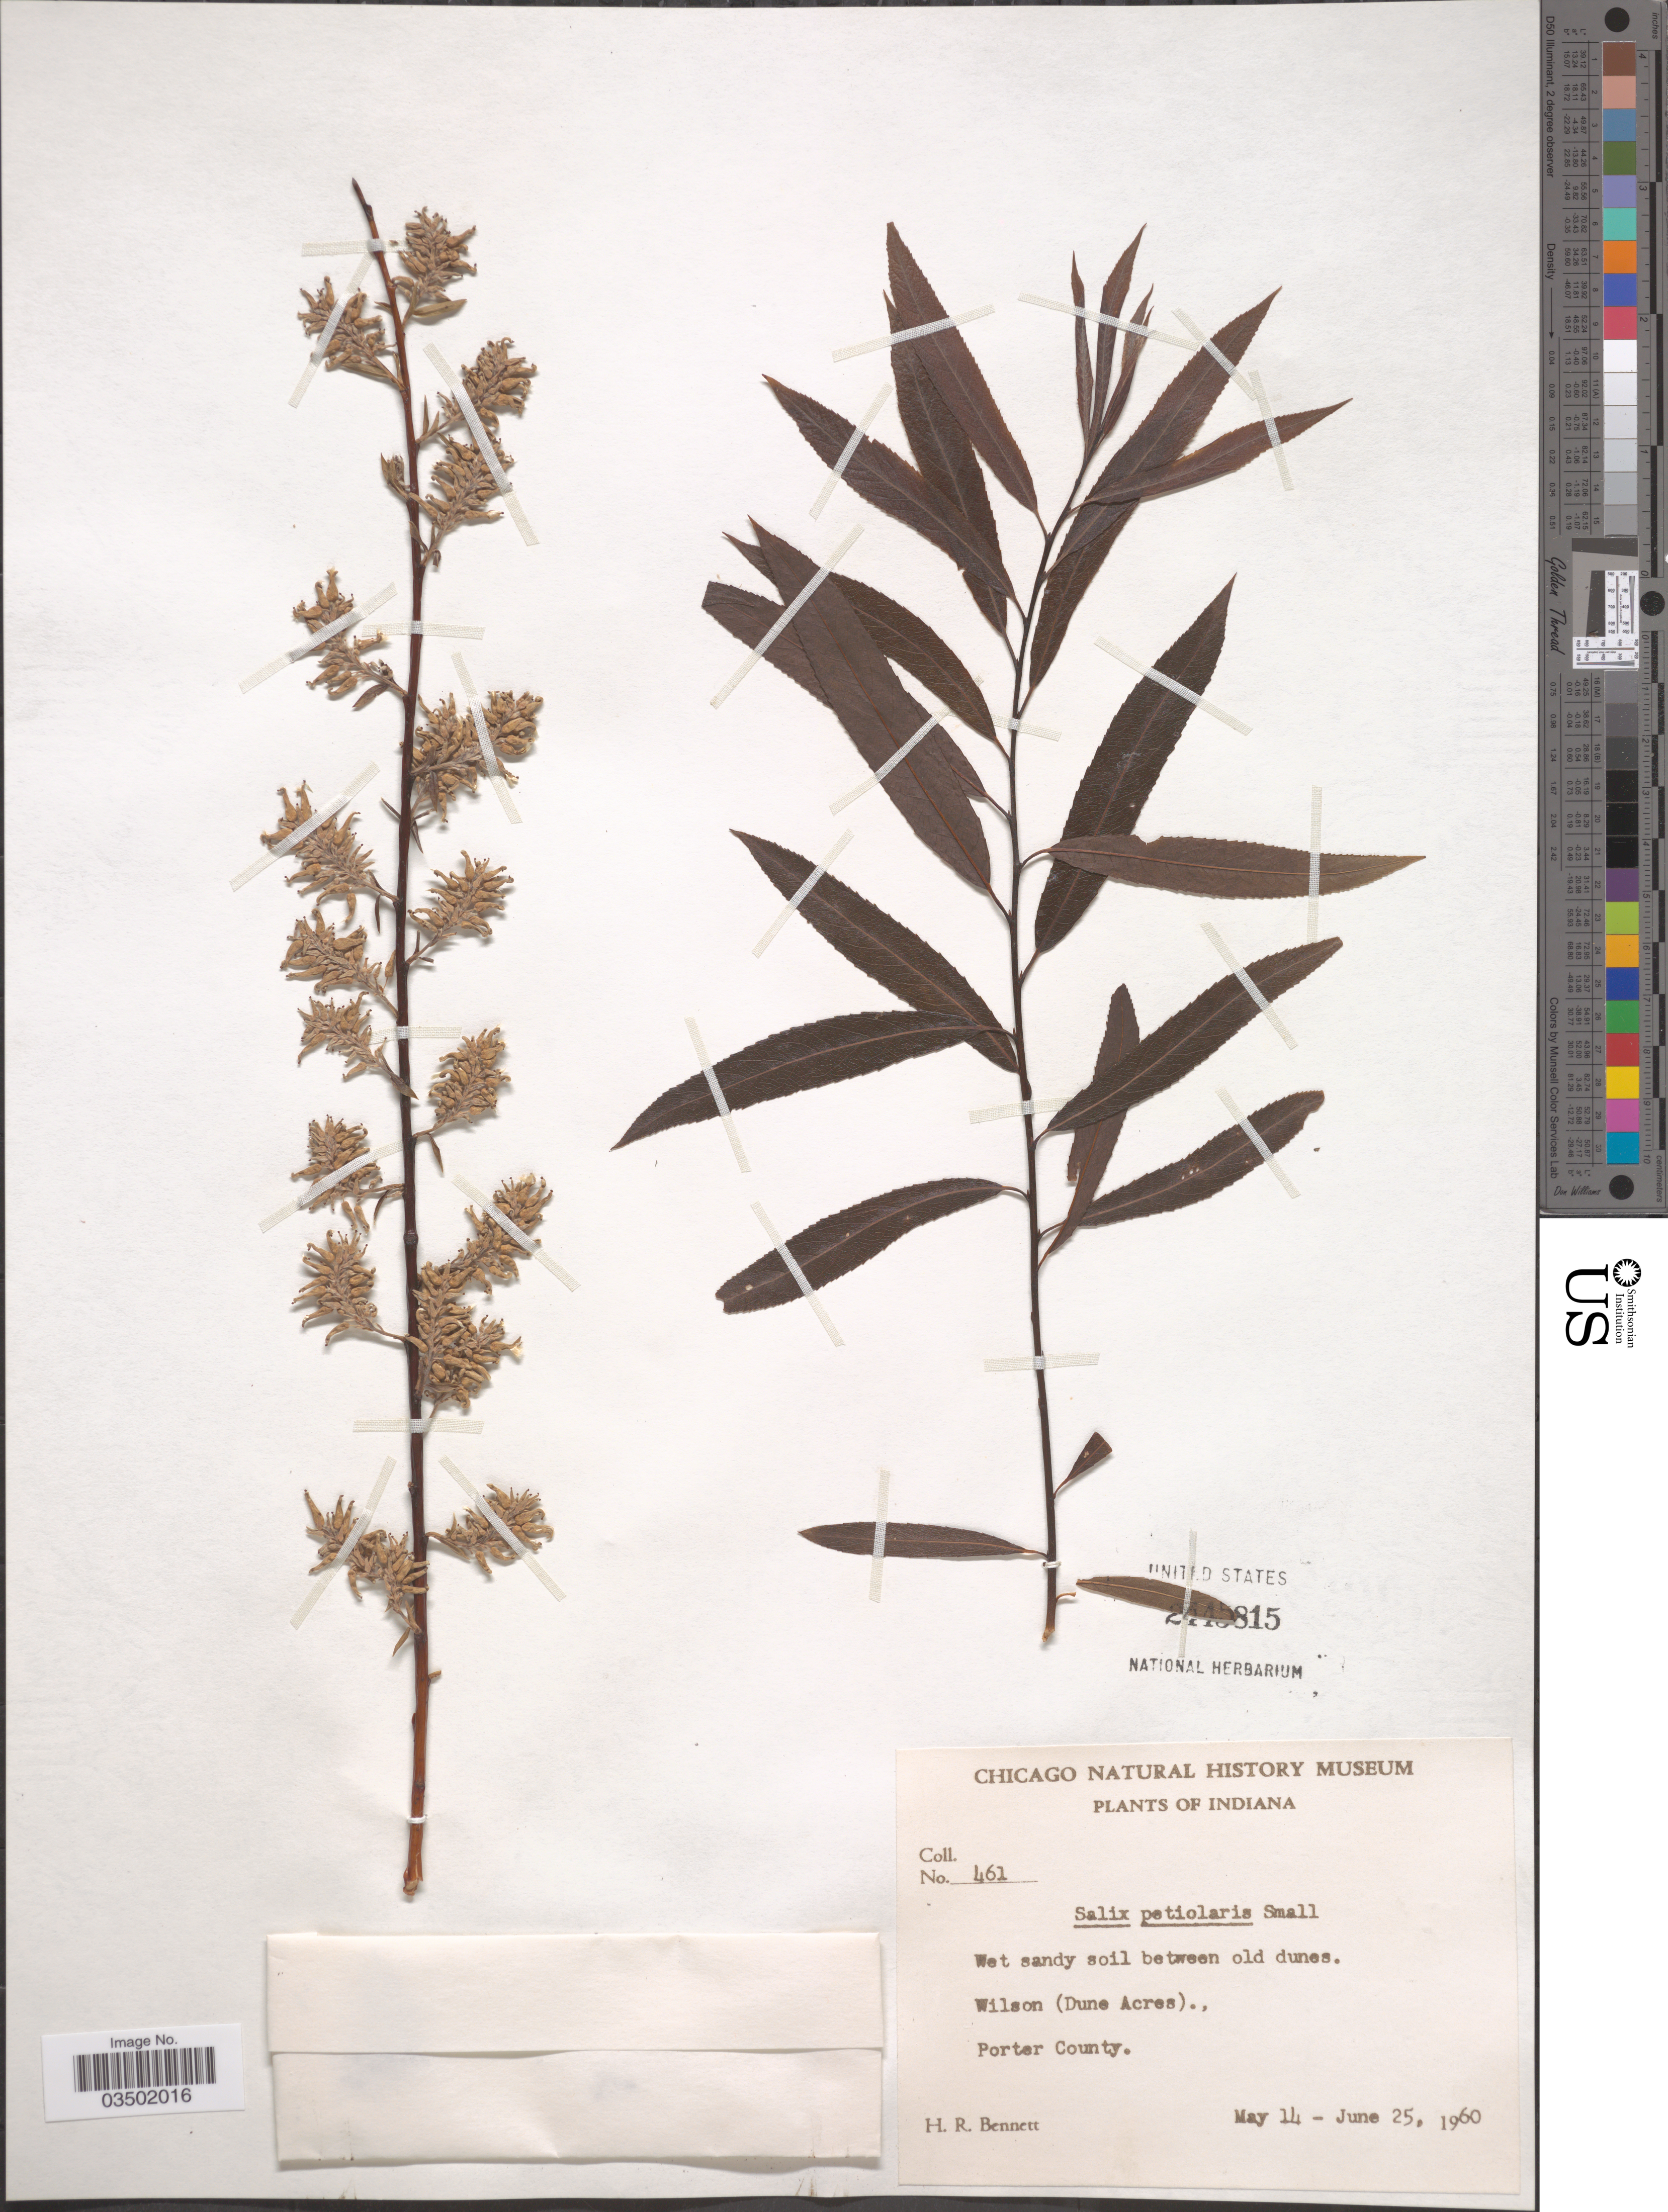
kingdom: Plantae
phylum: Tracheophyta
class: Magnoliopsida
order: Malpighiales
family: Salicaceae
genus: Salix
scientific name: Salix petiolaris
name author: Sm.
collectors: H. R. Bennett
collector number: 461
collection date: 1960-05-14/1960-06-25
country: United States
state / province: Indiana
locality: Wilson (Dune Acres)., Porter County.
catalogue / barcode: US 2445815